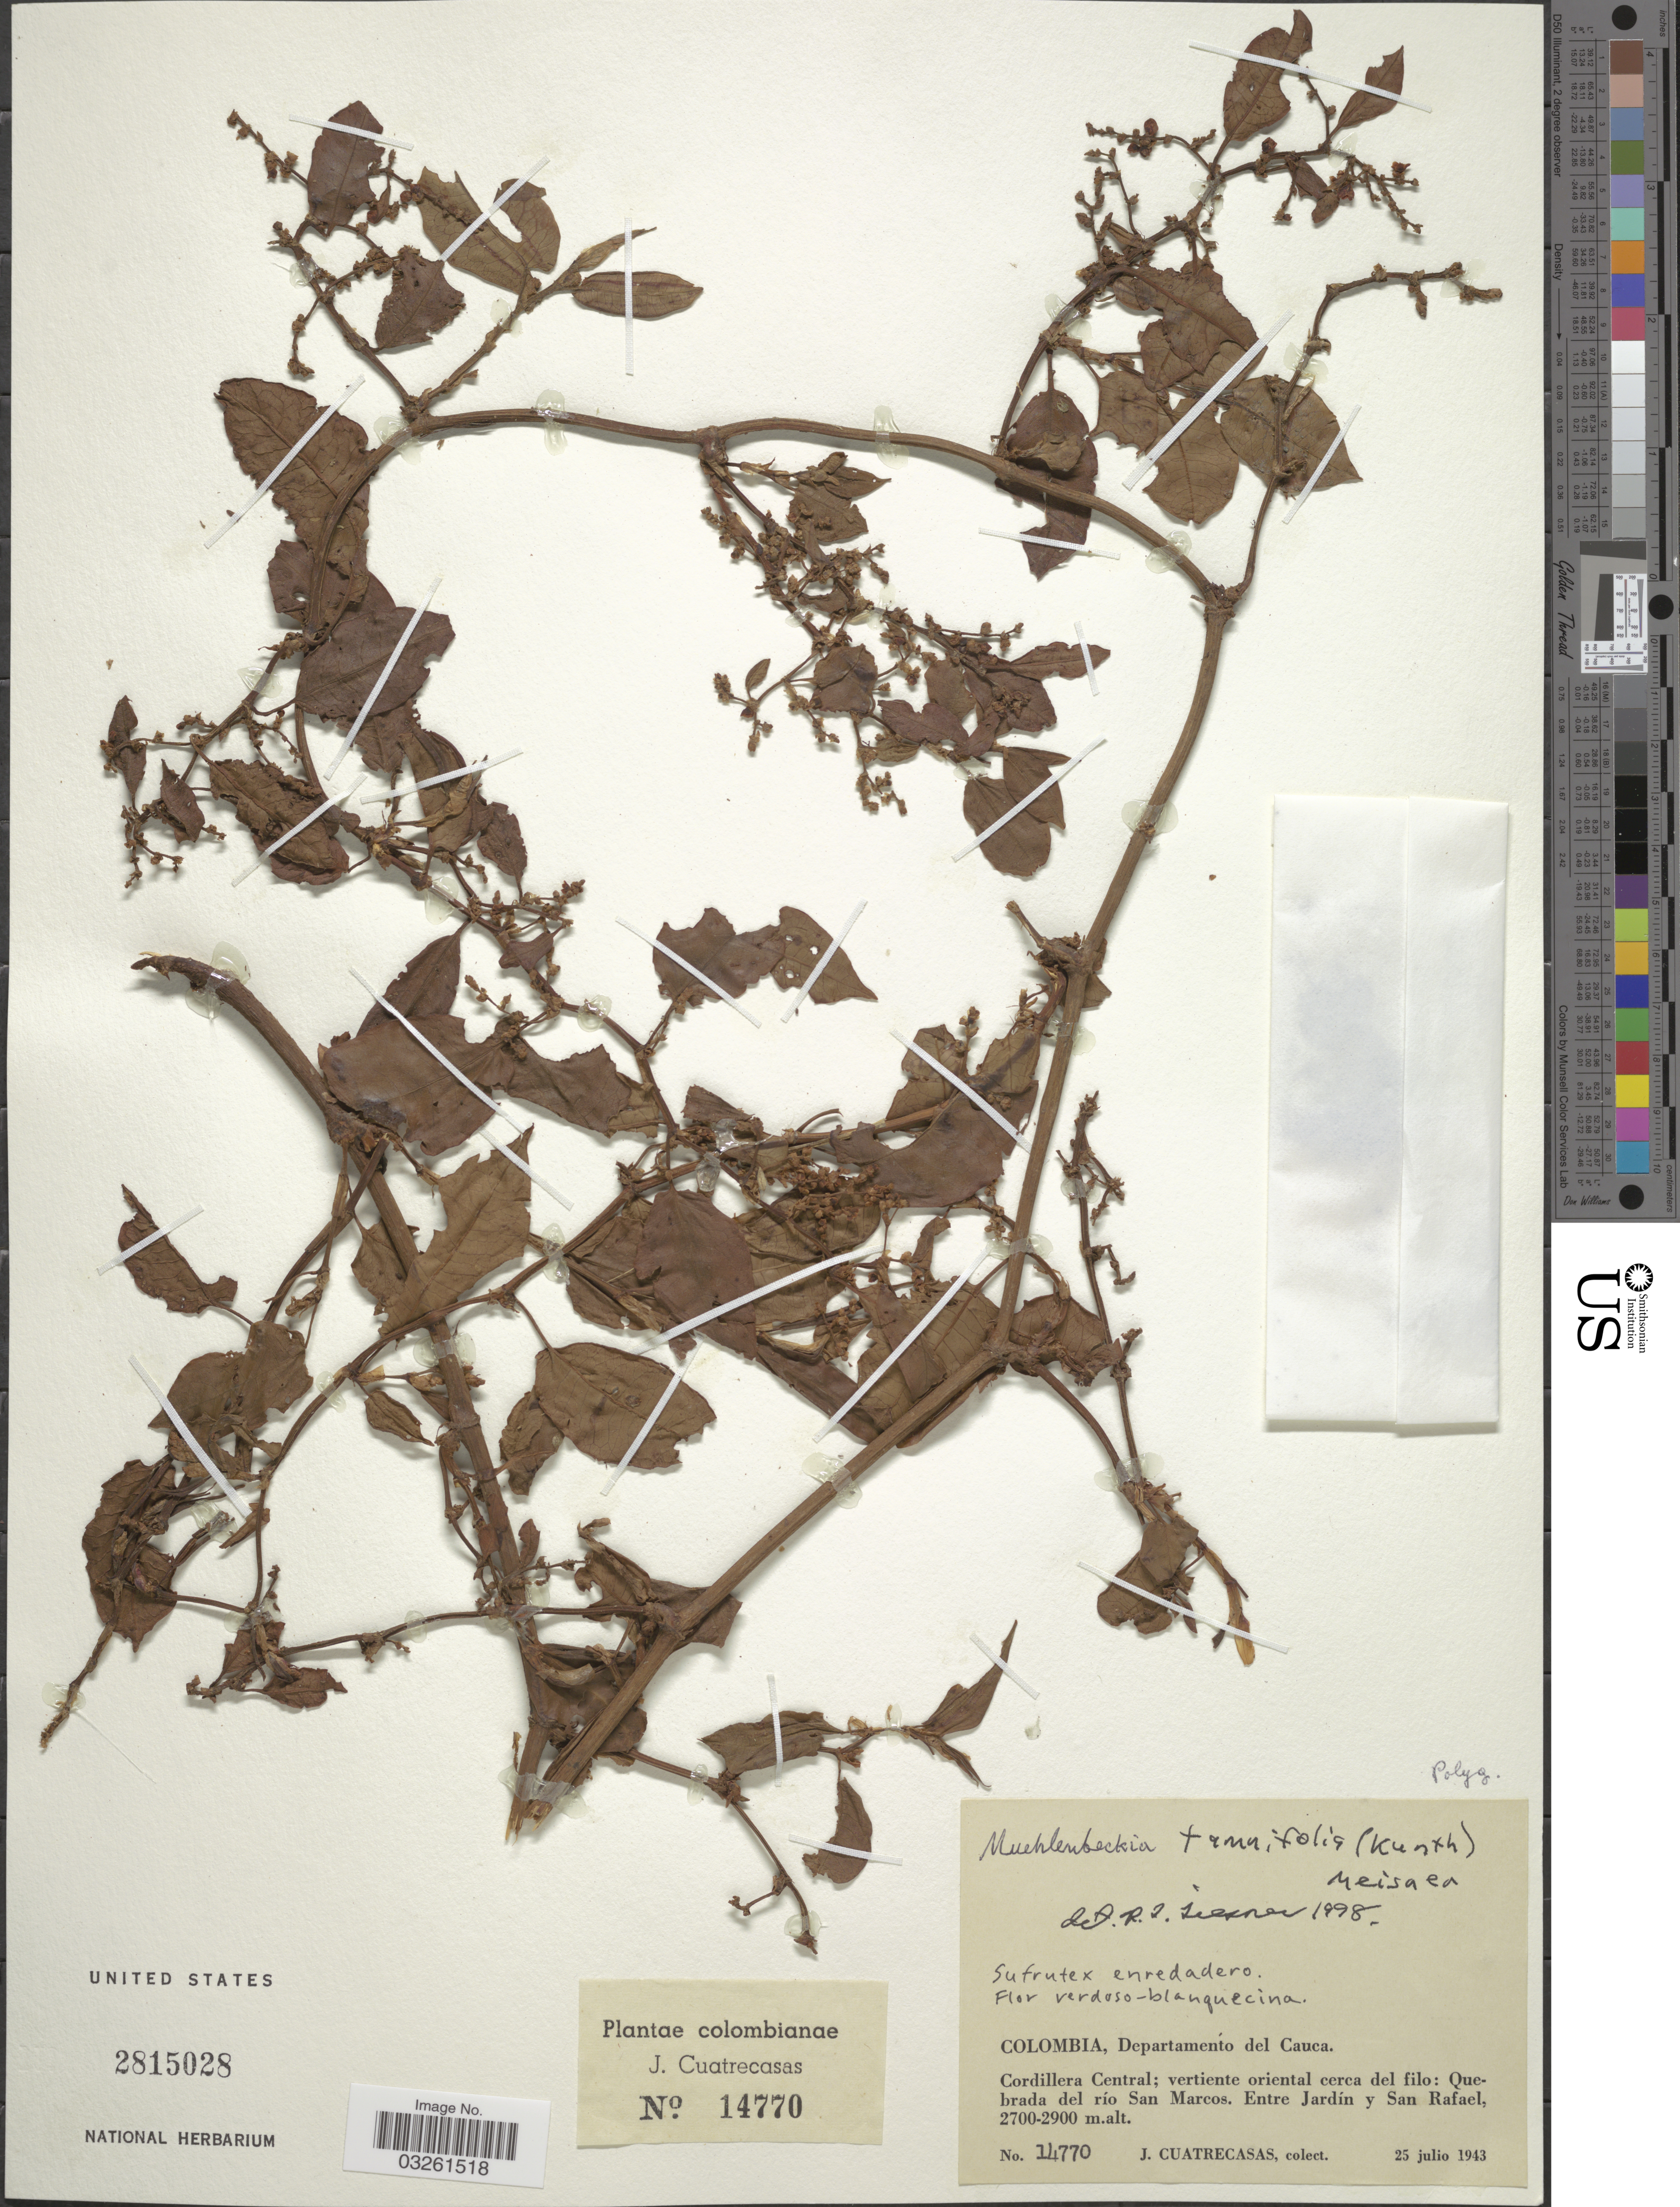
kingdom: Plantae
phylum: Tracheophyta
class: Magnoliopsida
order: Caryophyllales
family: Polygonaceae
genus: Muehlenbeckia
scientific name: Muehlenbeckia tamnifolia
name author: (Kunth) Meisn.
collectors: J. Cuatrecasas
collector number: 14770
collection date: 1943-07-25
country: Colombia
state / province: Cauca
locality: Departamento del Cauca. Cordillera Central; vertiente oriental cerca del filo: Quebrada del río San Marcos. Entre Jardín y San Rafael.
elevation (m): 2700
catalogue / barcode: US 2815028